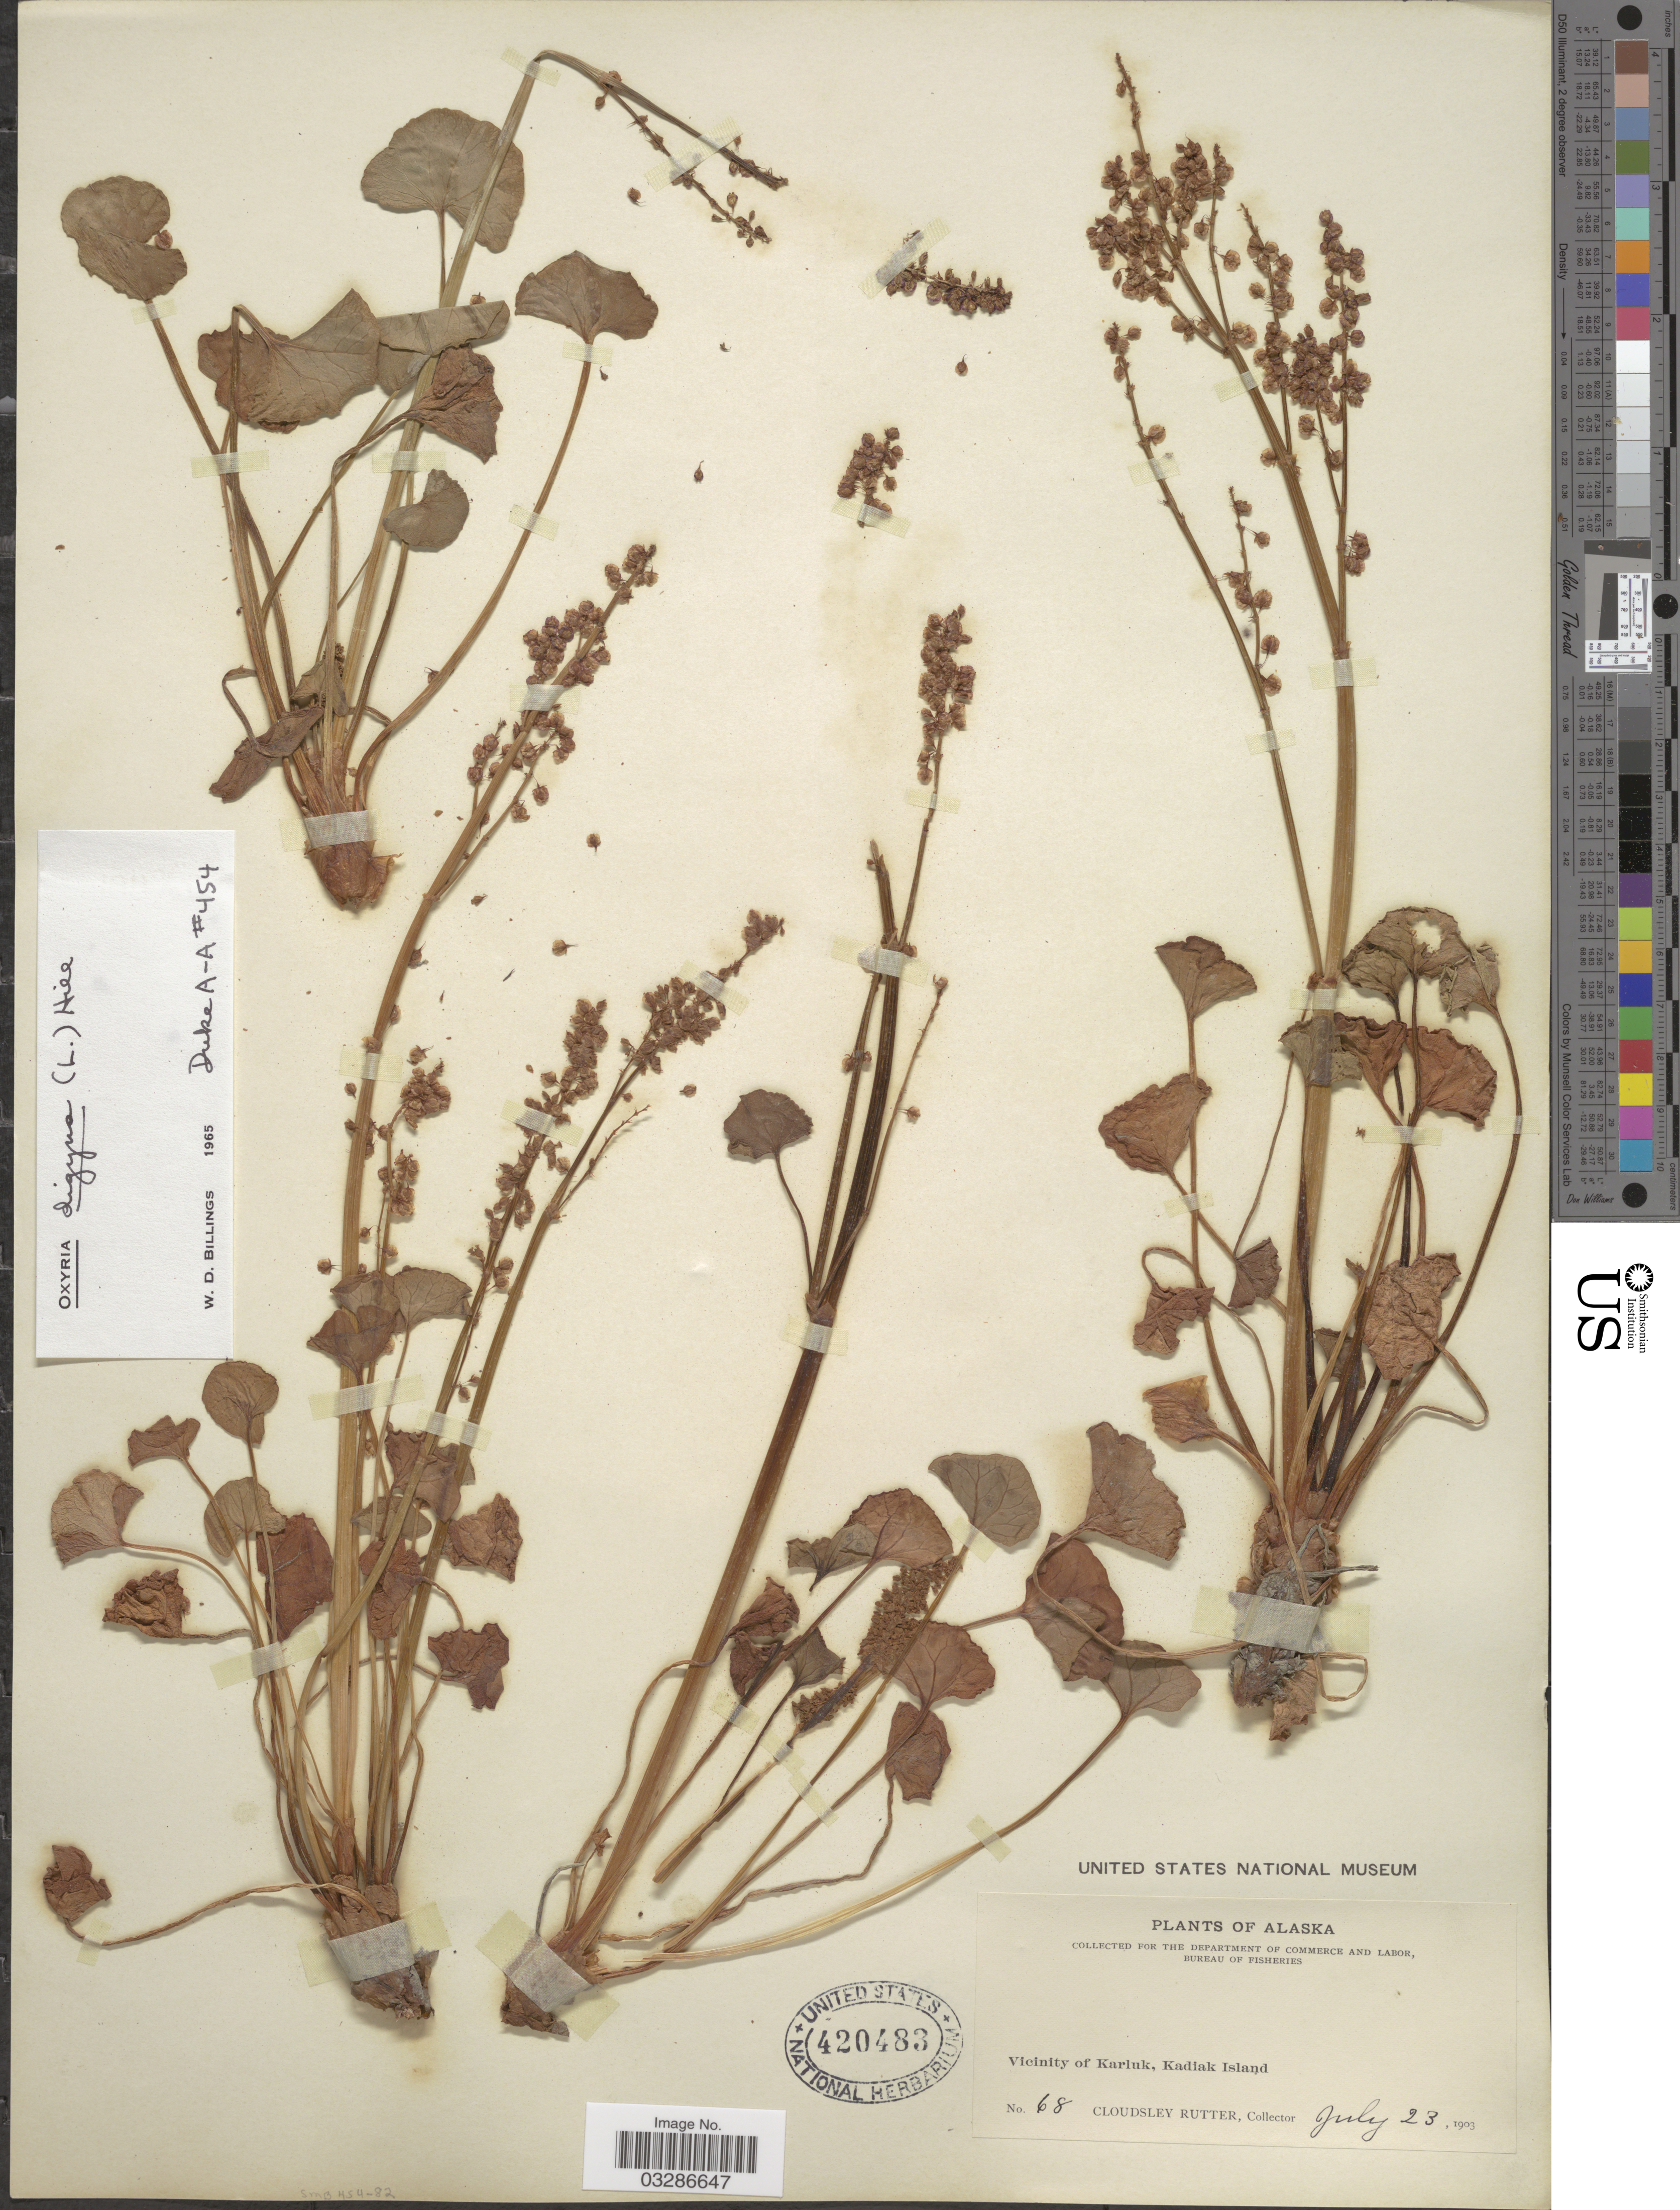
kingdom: Plantae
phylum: Tracheophyta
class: Magnoliopsida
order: Caryophyllales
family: Polygonaceae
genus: Oxyria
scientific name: Oxyria digyna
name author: (L.) Hill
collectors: C. Rutter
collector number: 68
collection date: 1903-07-23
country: United States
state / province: Alaska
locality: Vicinity of Karluk, Kadiak Island.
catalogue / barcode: US 420483